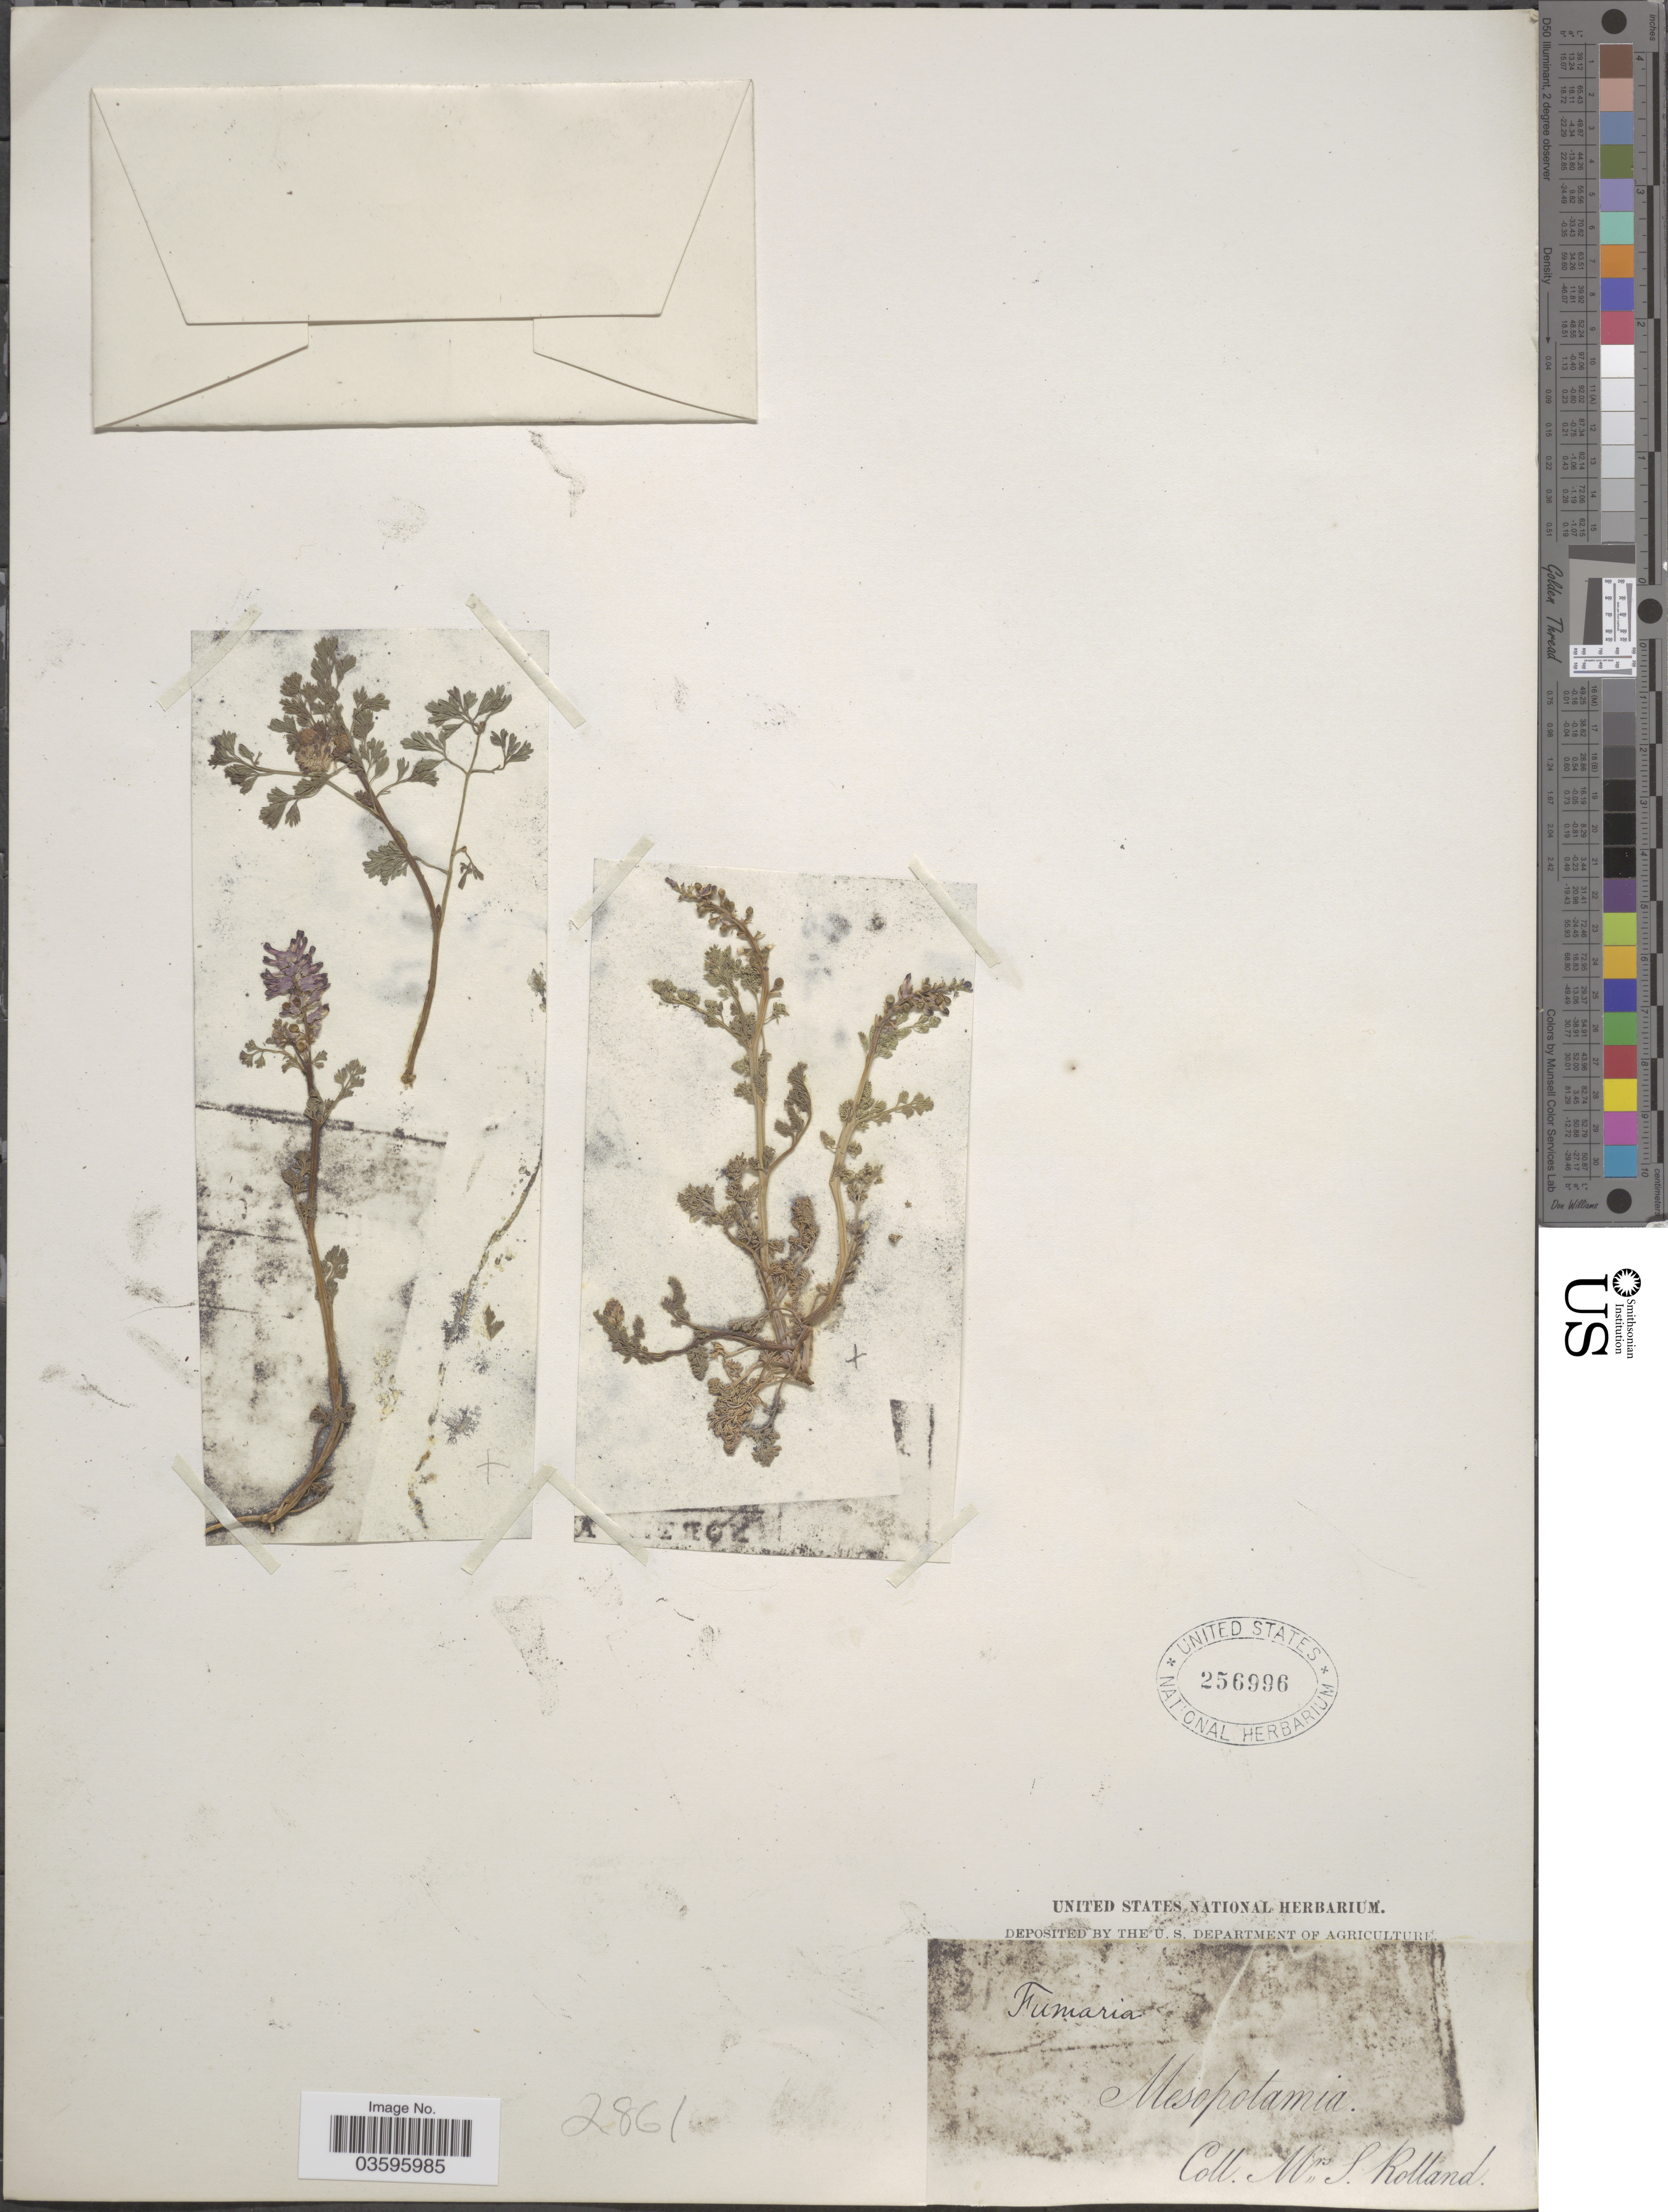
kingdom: Plantae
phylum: Tracheophyta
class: Magnoliopsida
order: Ranunculales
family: Papaveraceae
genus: Fumaria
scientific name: Fumaria sp.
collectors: S. Rolland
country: Turkey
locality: Mesopotamia.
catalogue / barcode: US 256996